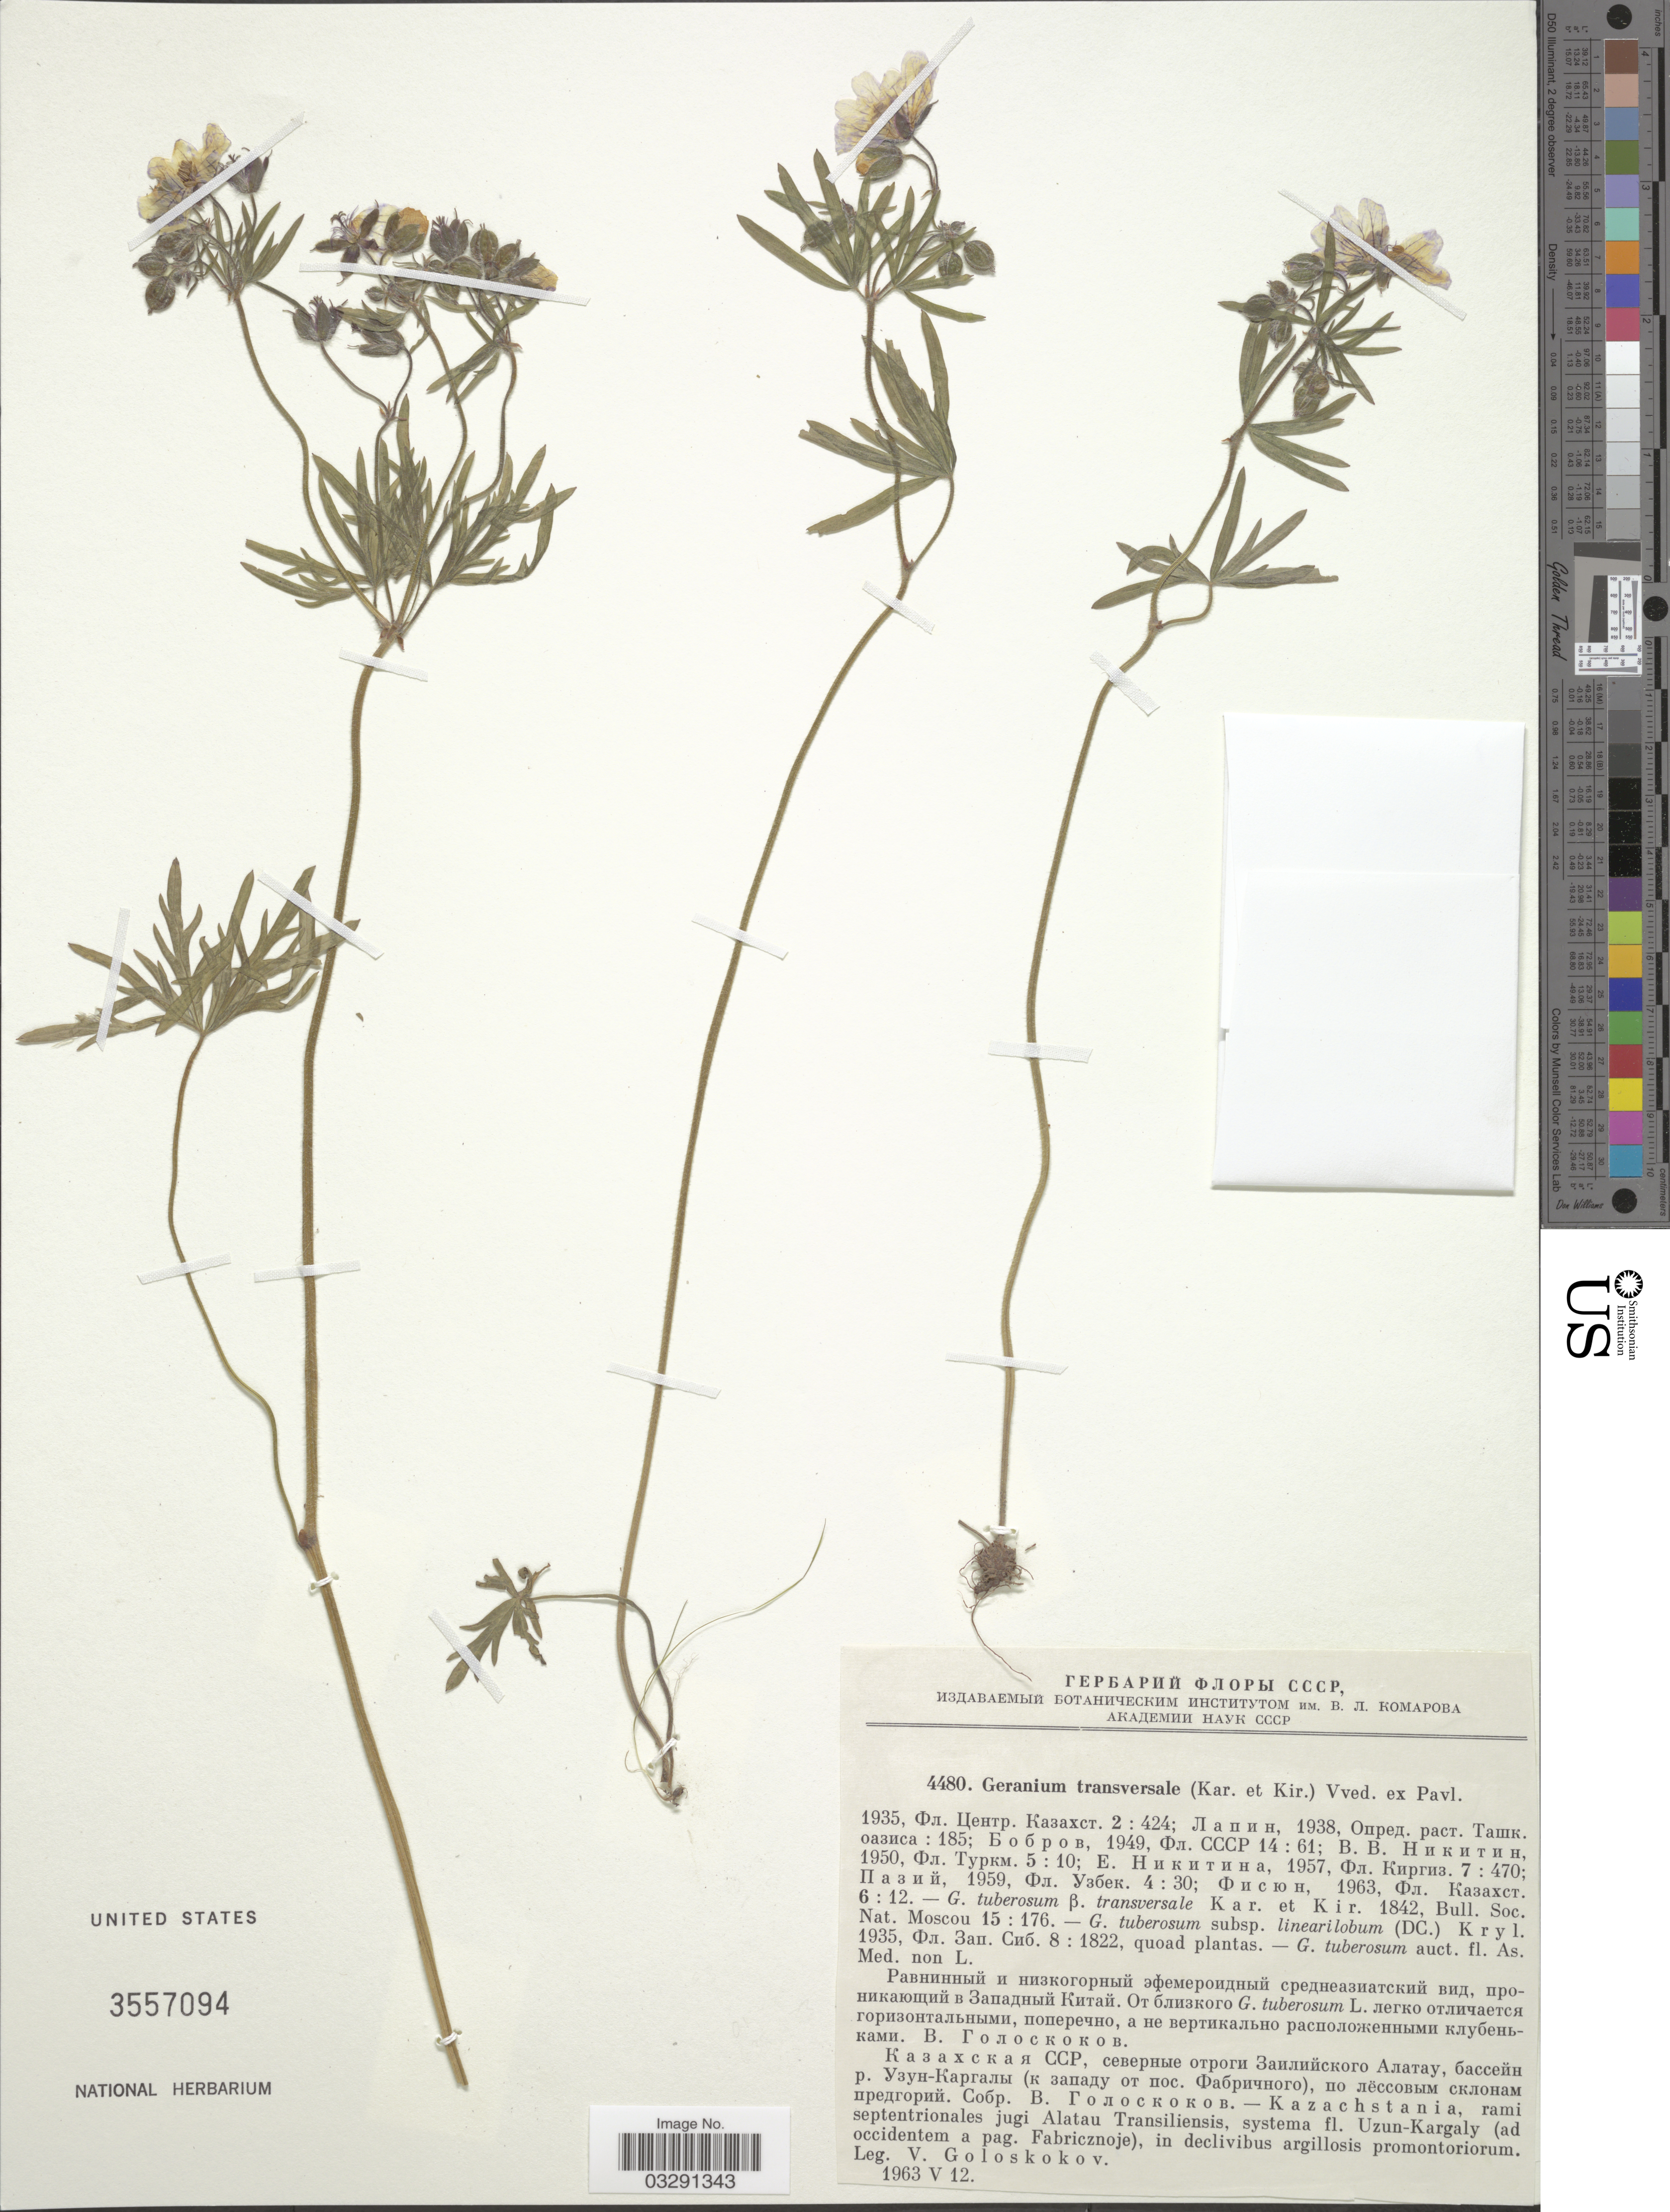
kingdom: Plantae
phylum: Tracheophyta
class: Magnoliopsida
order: Geraniales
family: Geraniaceae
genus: Geranium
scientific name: Geranium transversale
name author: (Kar. & Kir.) Vved. ex Pavlov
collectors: V. P. Goloskokov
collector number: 4480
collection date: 1963-05-12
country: Kazakhstan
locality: Kazachstania, rami septentrionales jugi Alatau Transiliensis, systema fl. Uzun-Kargaly (ad occidentem a pag. Fabricznoje), in declivibus argillosis promontoriorum.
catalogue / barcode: US 3557094